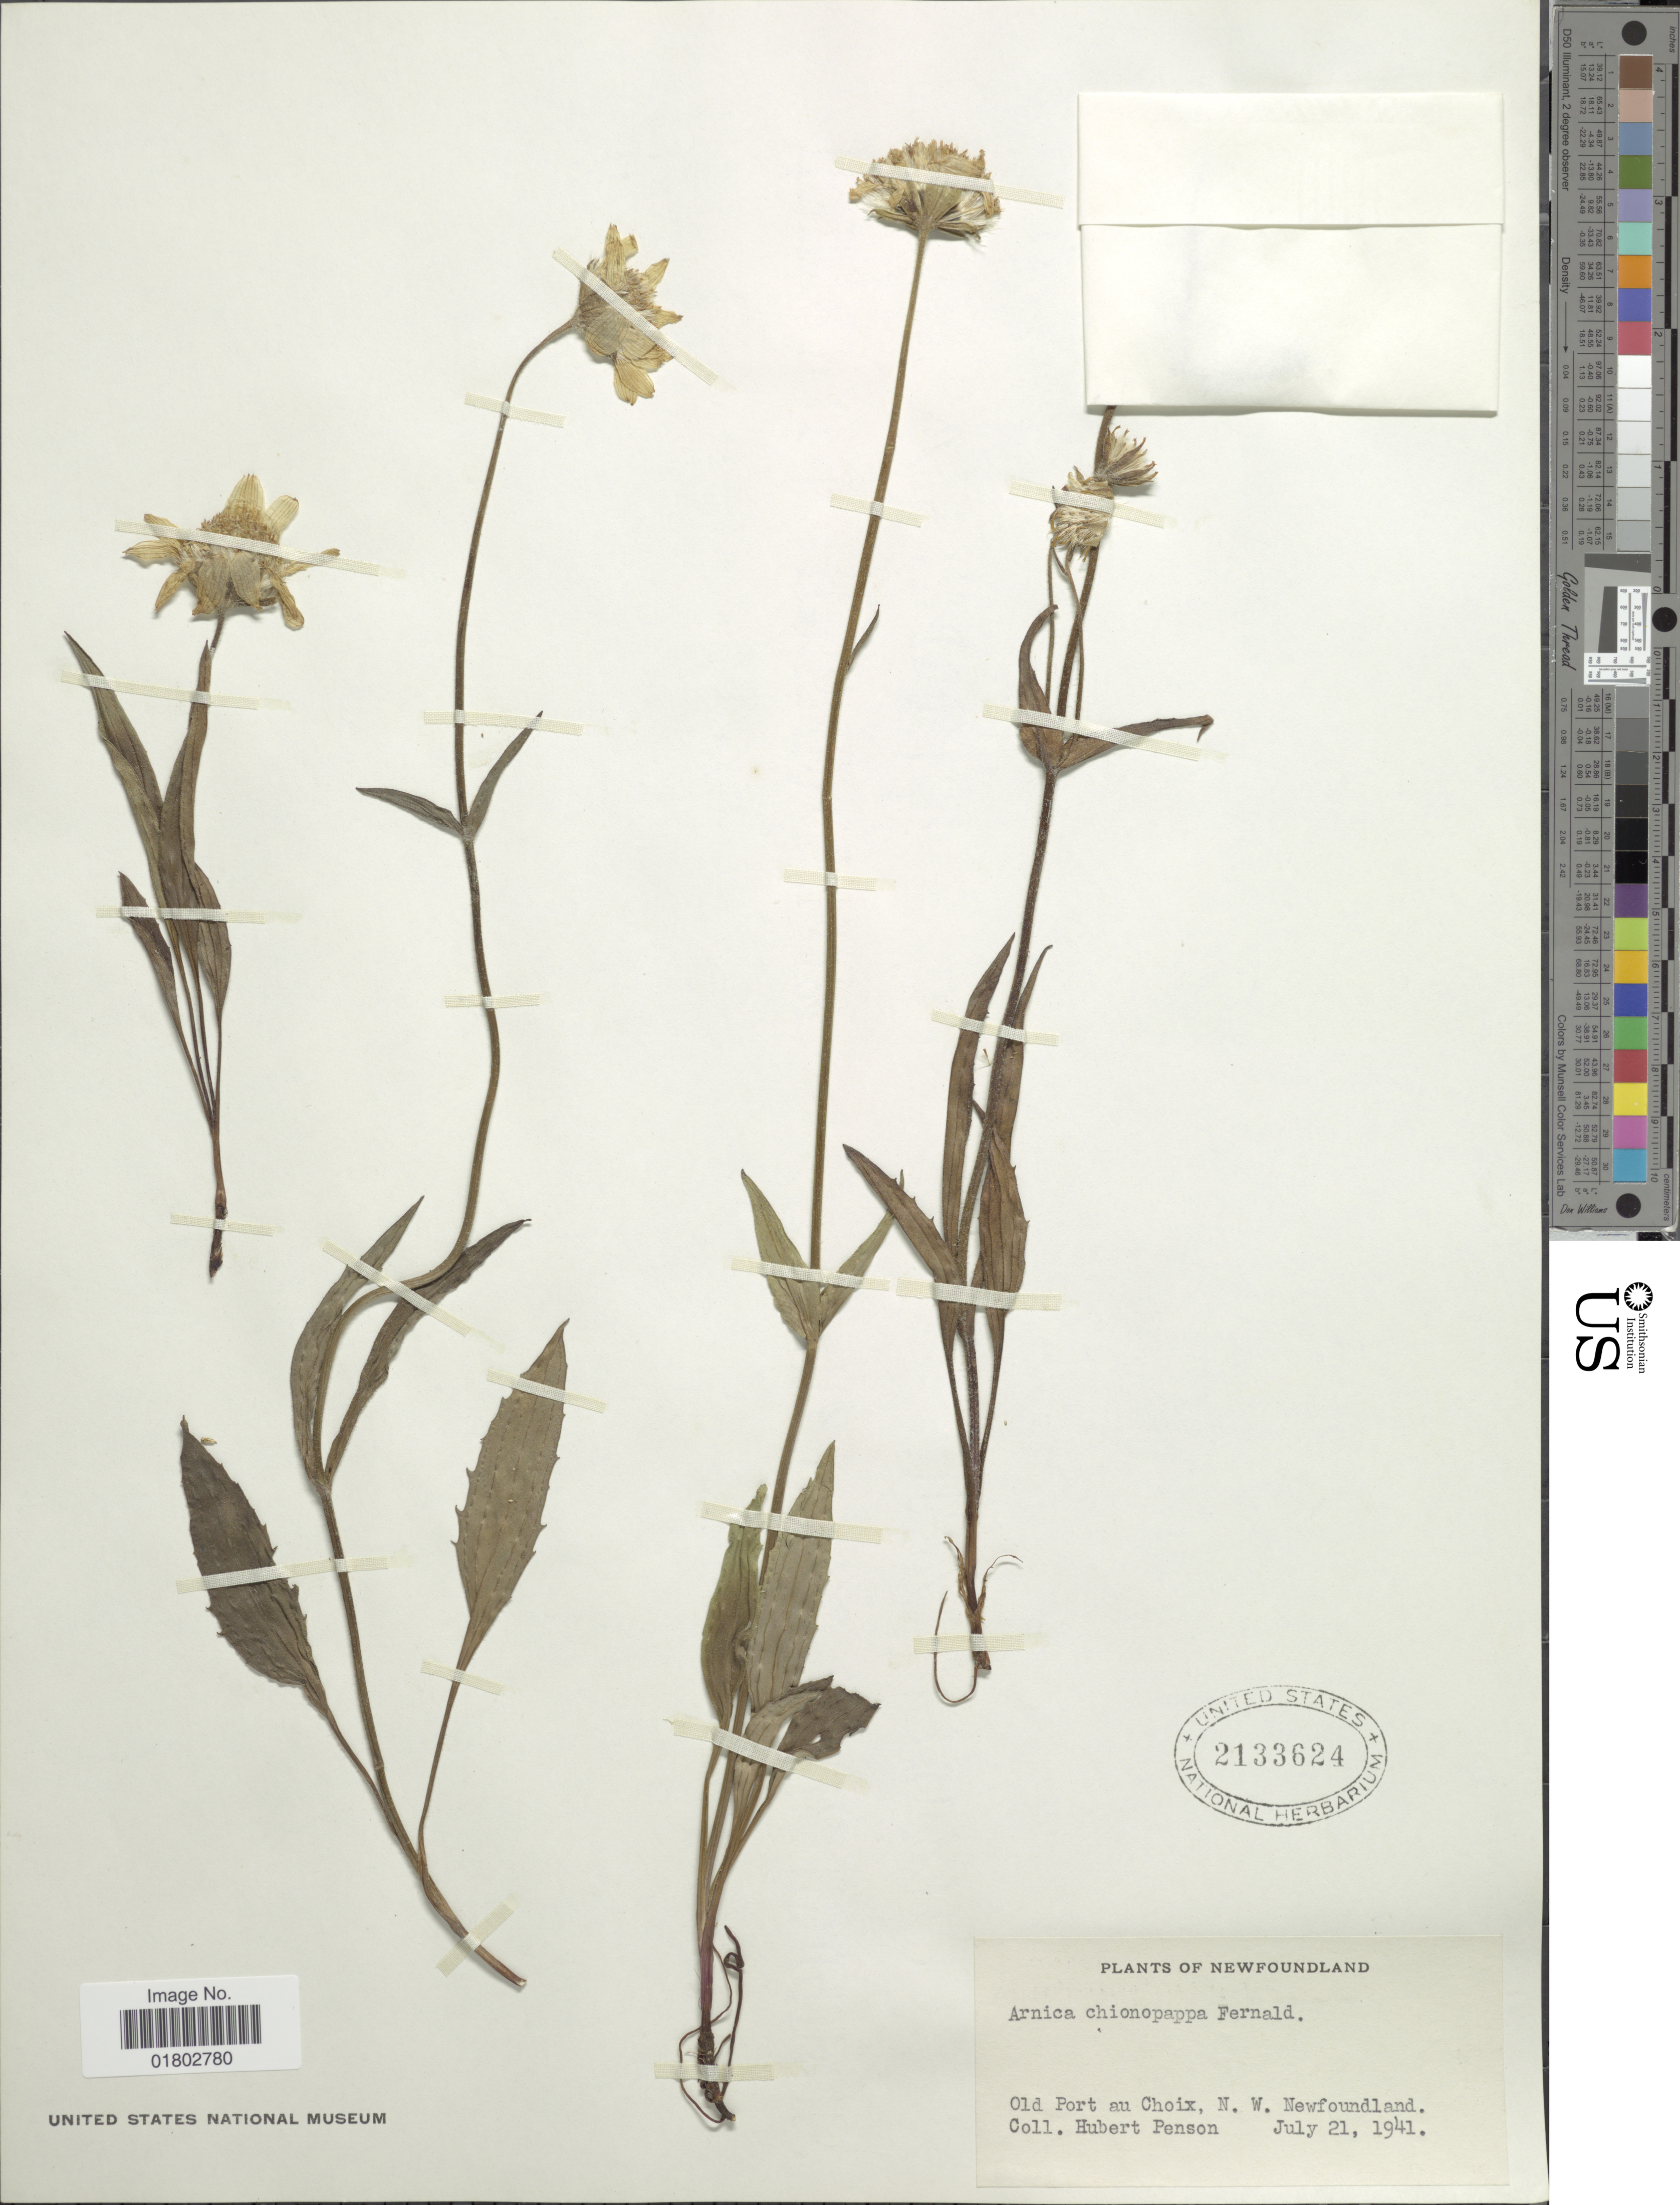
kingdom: Plantae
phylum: Tracheophyta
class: Magnoliopsida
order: Asterales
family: Asteraceae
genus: Arnica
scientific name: Arnica chionopappa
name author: Fernald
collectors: H. Penson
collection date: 1941-07-21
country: Canada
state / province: Newfoundland and Labrador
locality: Old Port au Choix, N.W. Foundland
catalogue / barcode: US 2133624